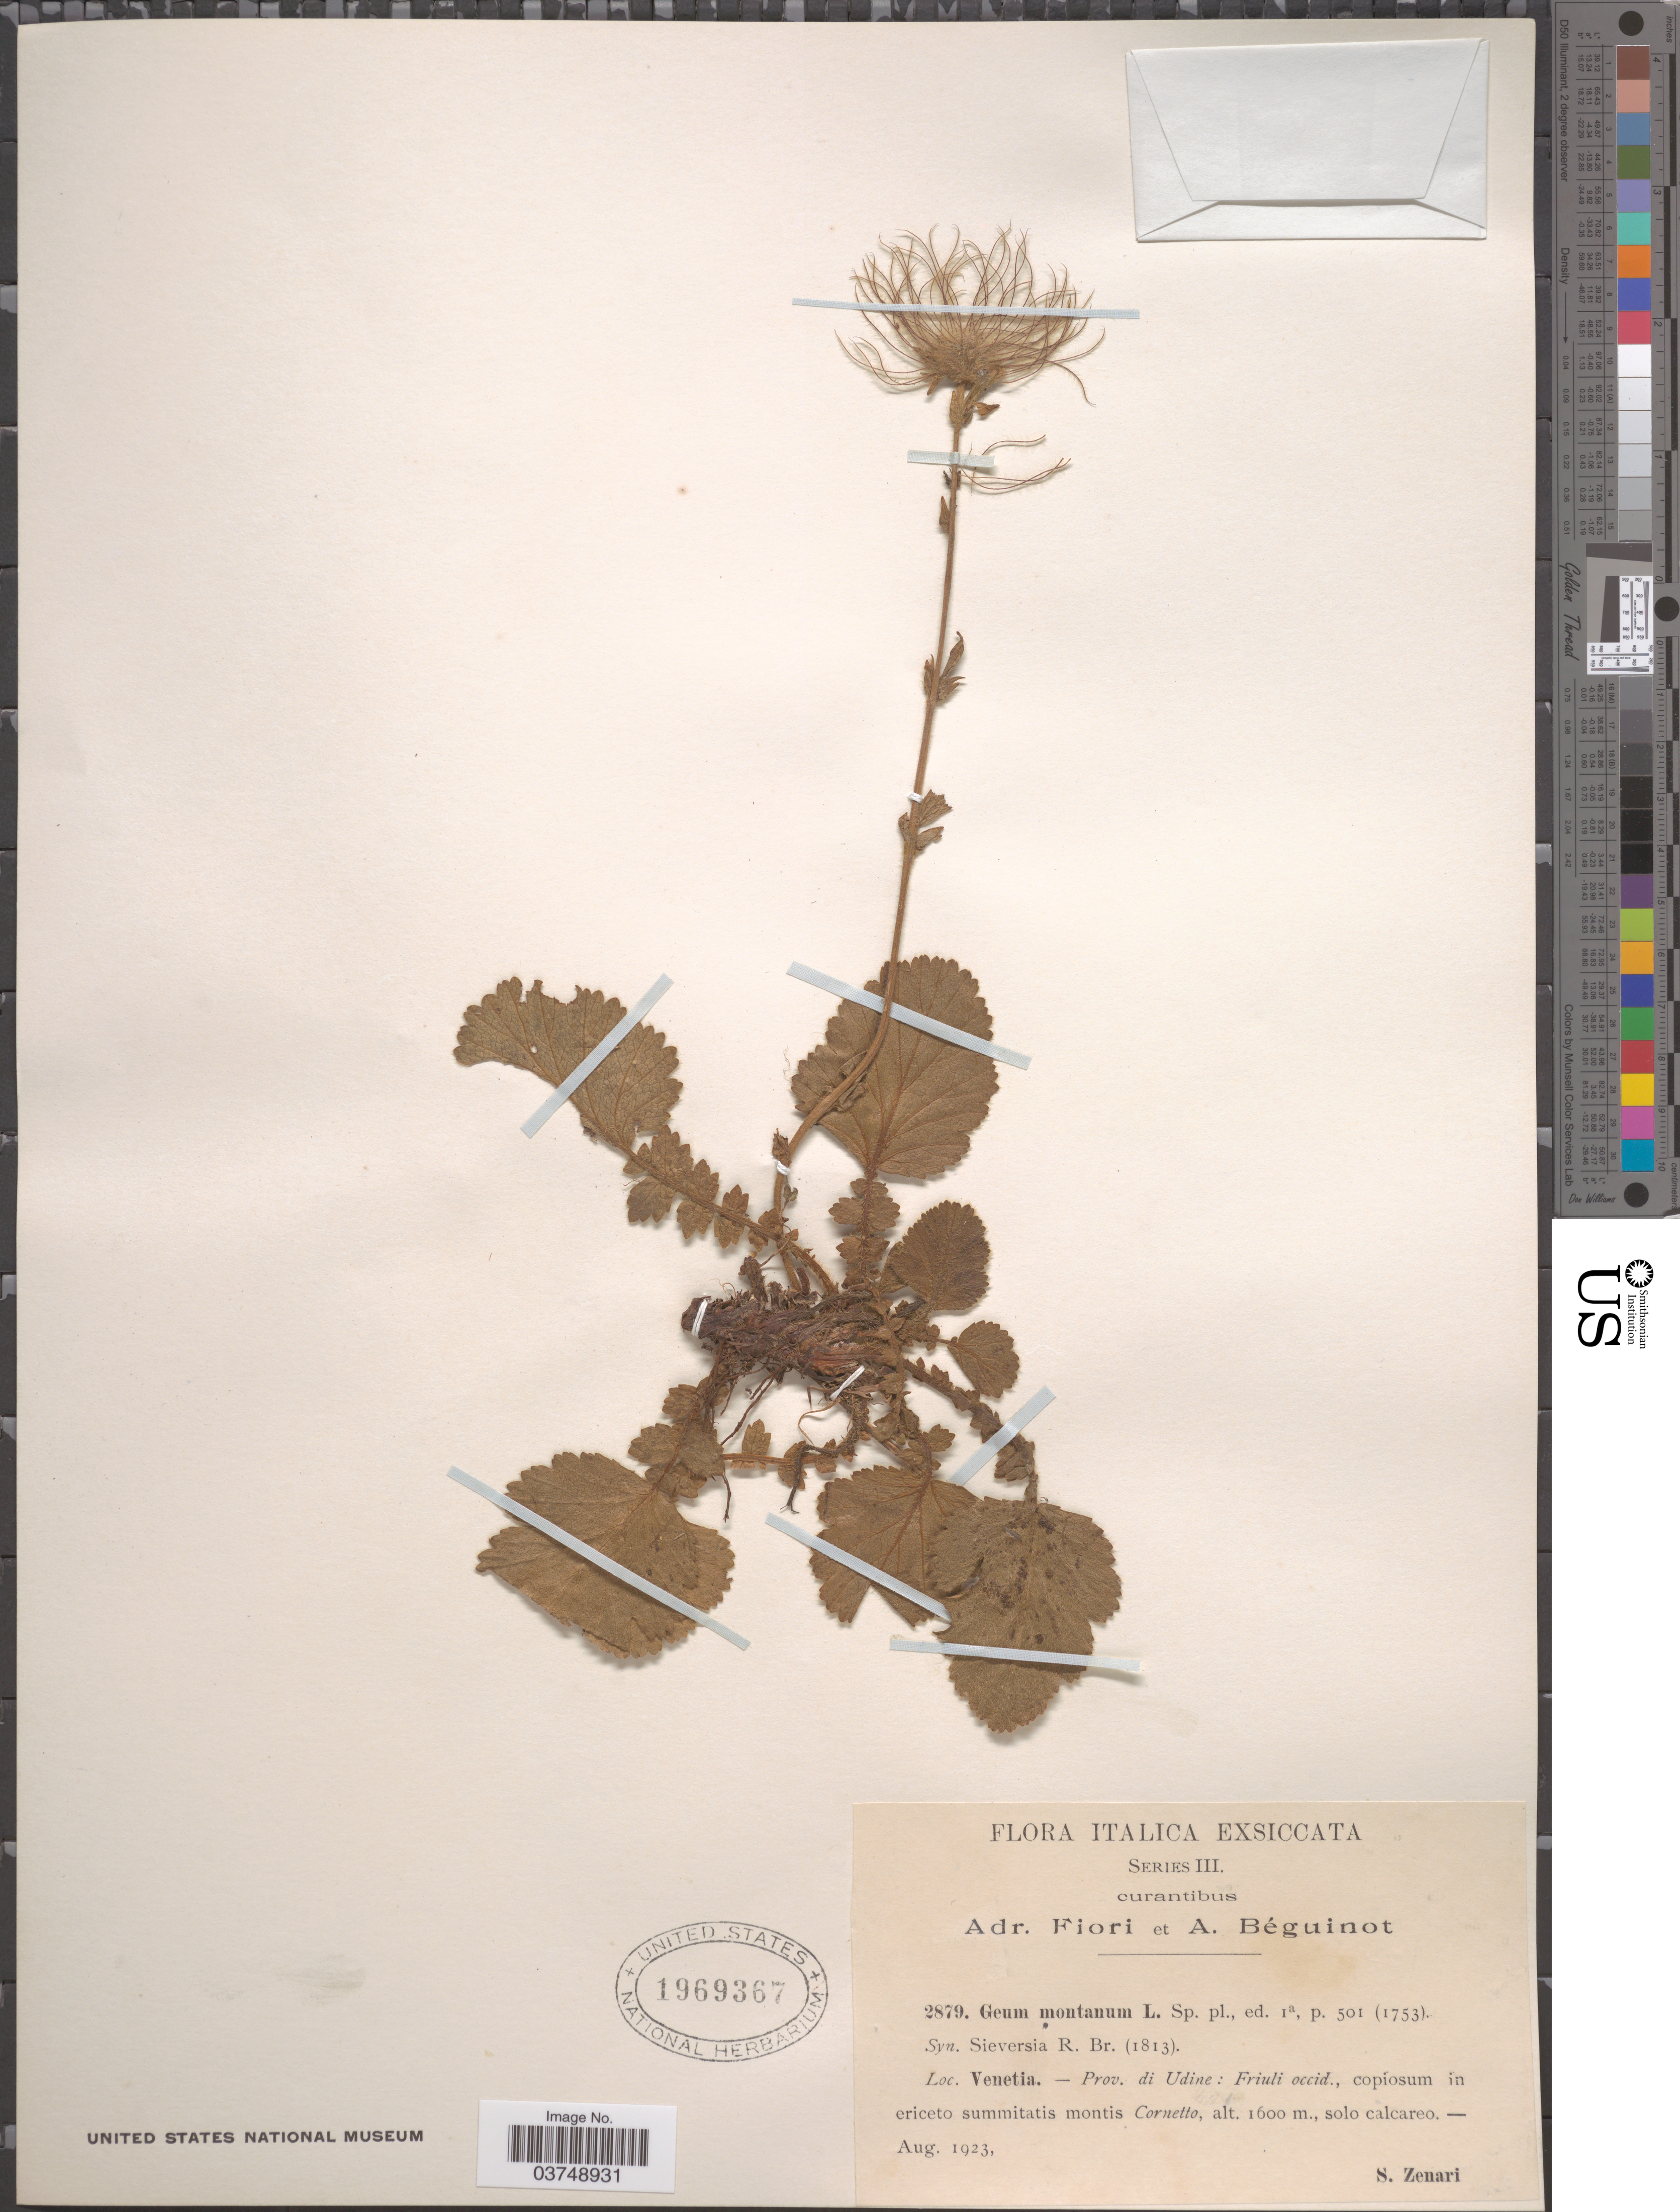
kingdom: Plantae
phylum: Tracheophyta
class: Magnoliopsida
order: Rosales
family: Rosaceae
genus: Geum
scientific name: Geum montanum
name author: L.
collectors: S. Zenari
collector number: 2879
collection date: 1923-08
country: Italy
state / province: Veneto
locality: Venetia. - Prov. di Udine: Friuli occid., copiosum in ericeto summitatis montis Cornetto.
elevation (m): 1600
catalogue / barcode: US 1969367